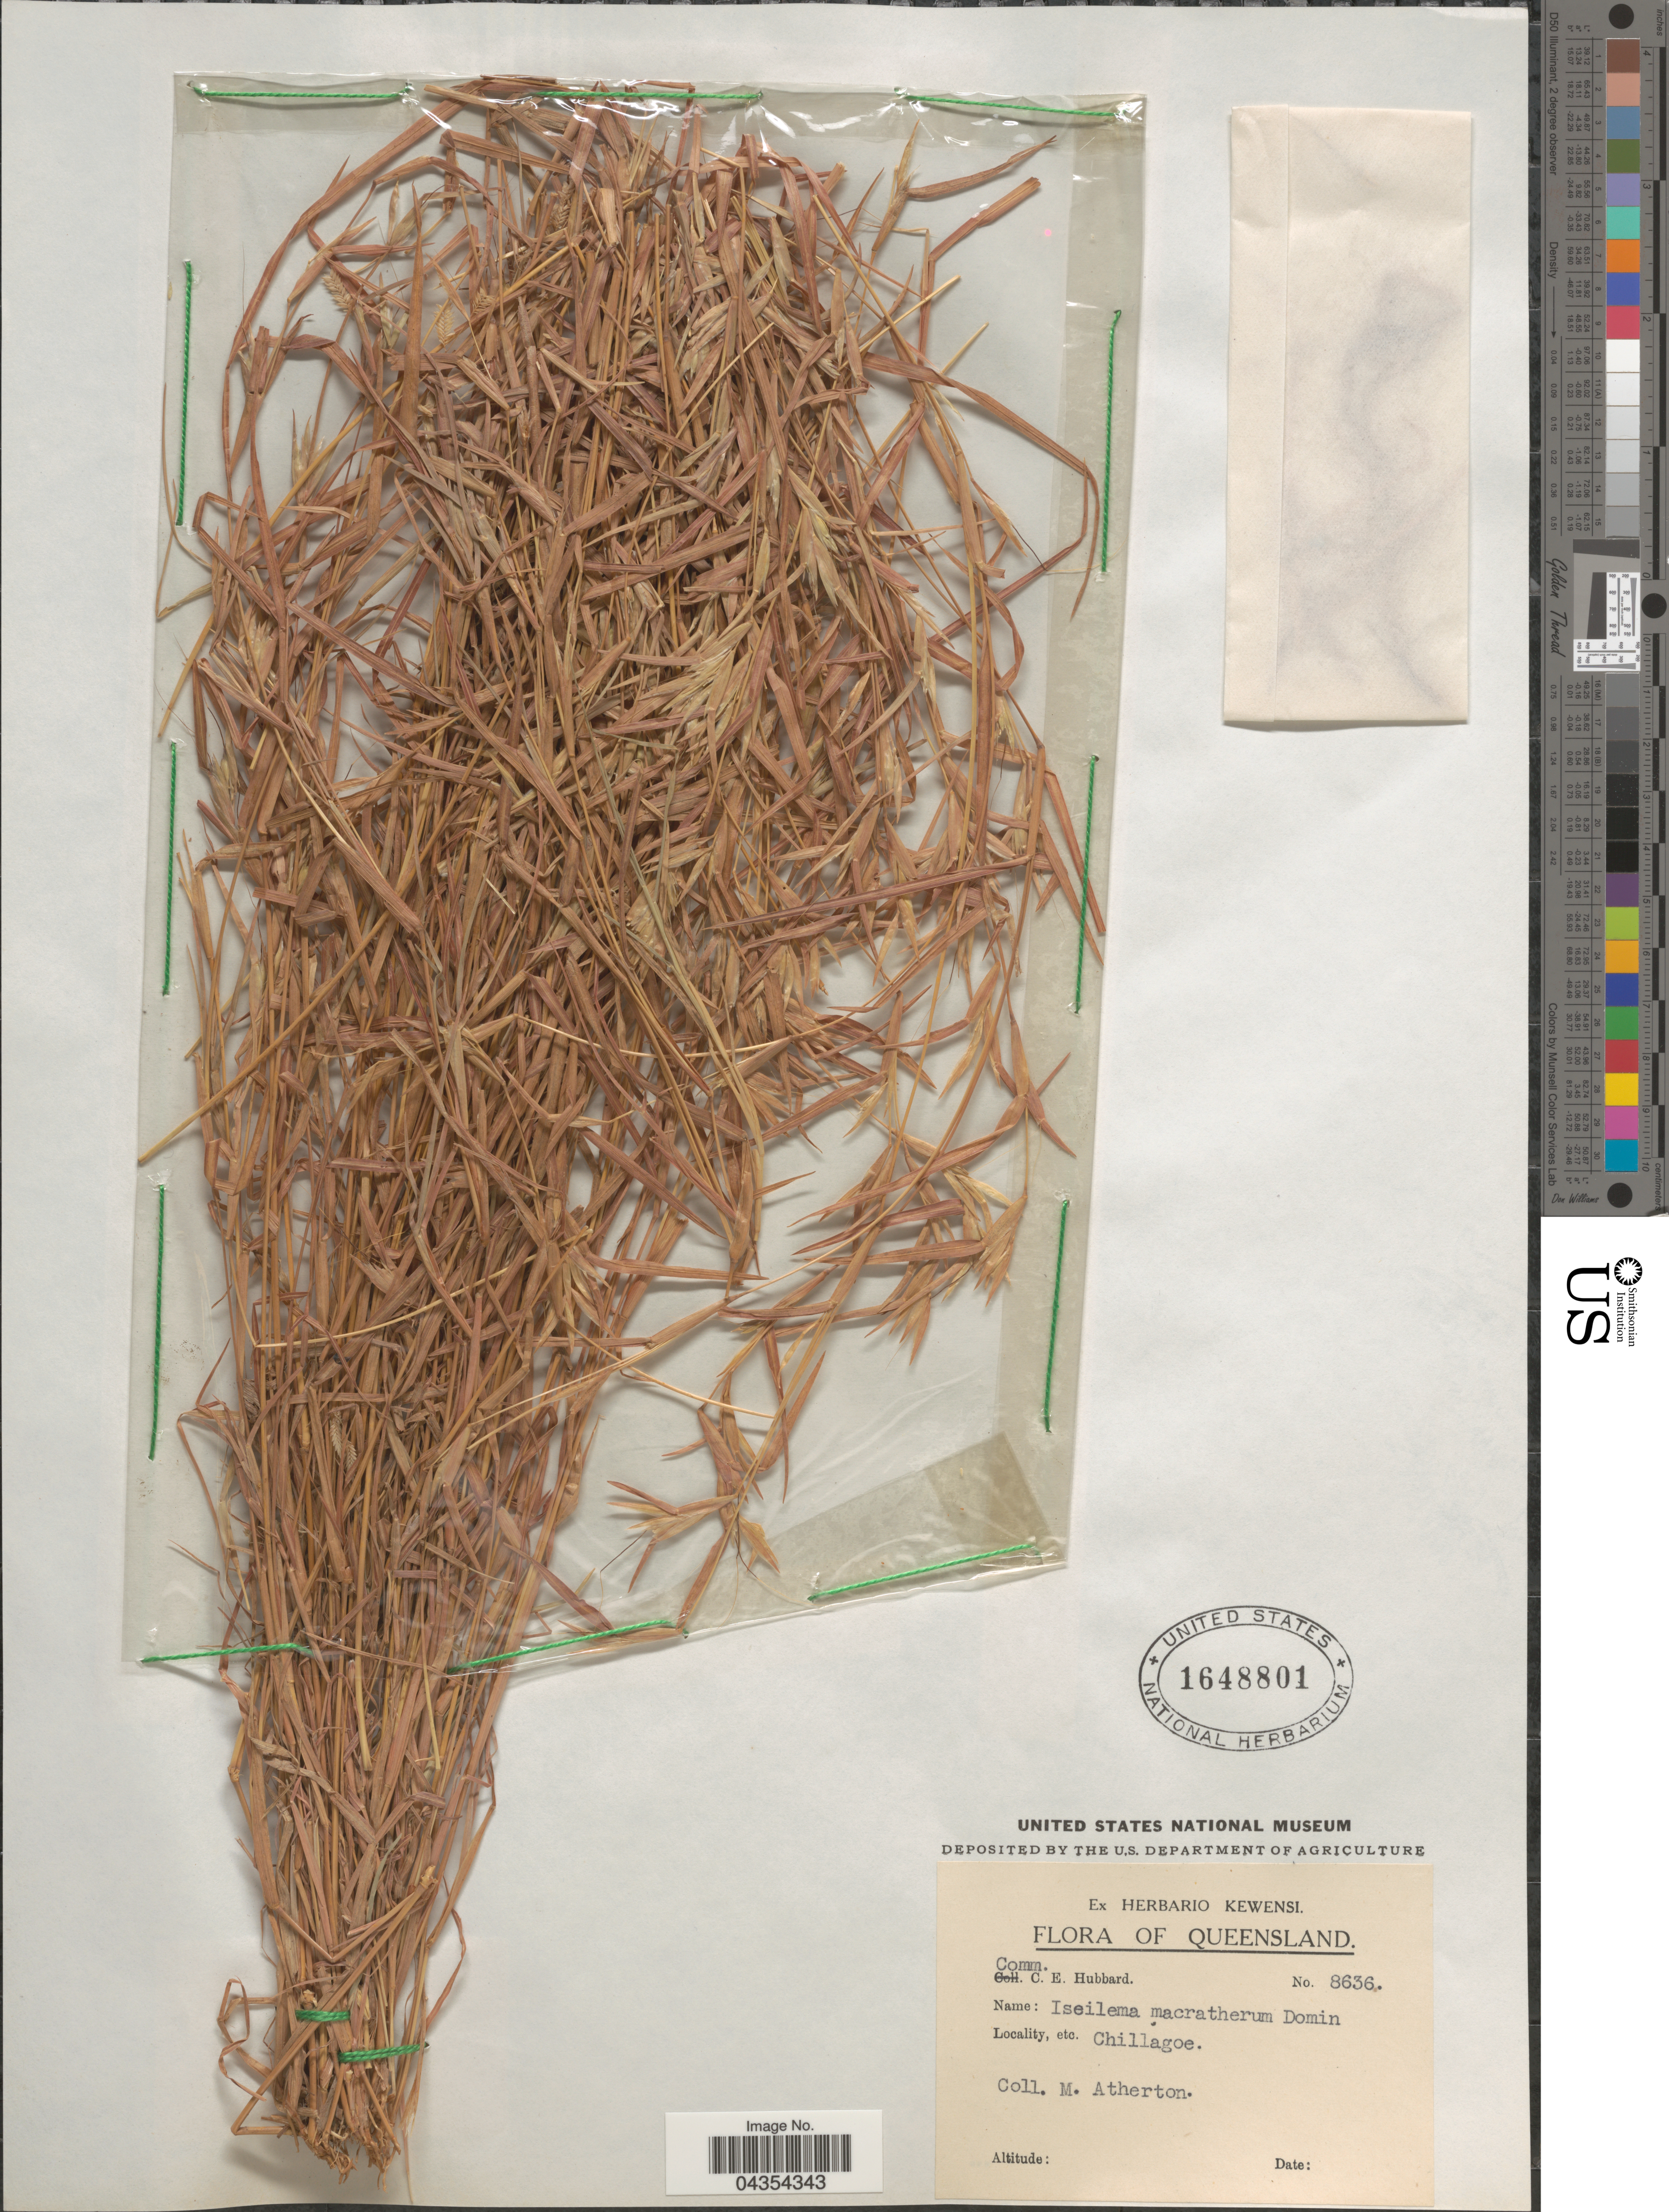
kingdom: Plantae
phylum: Tracheophyta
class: Liliopsida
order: Poales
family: Poaceae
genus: Iseilema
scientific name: Iseilema macratherum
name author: Domin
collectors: M. Atherton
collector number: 8636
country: Australia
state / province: Queensland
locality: Chillagoe.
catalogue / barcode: US 1648801